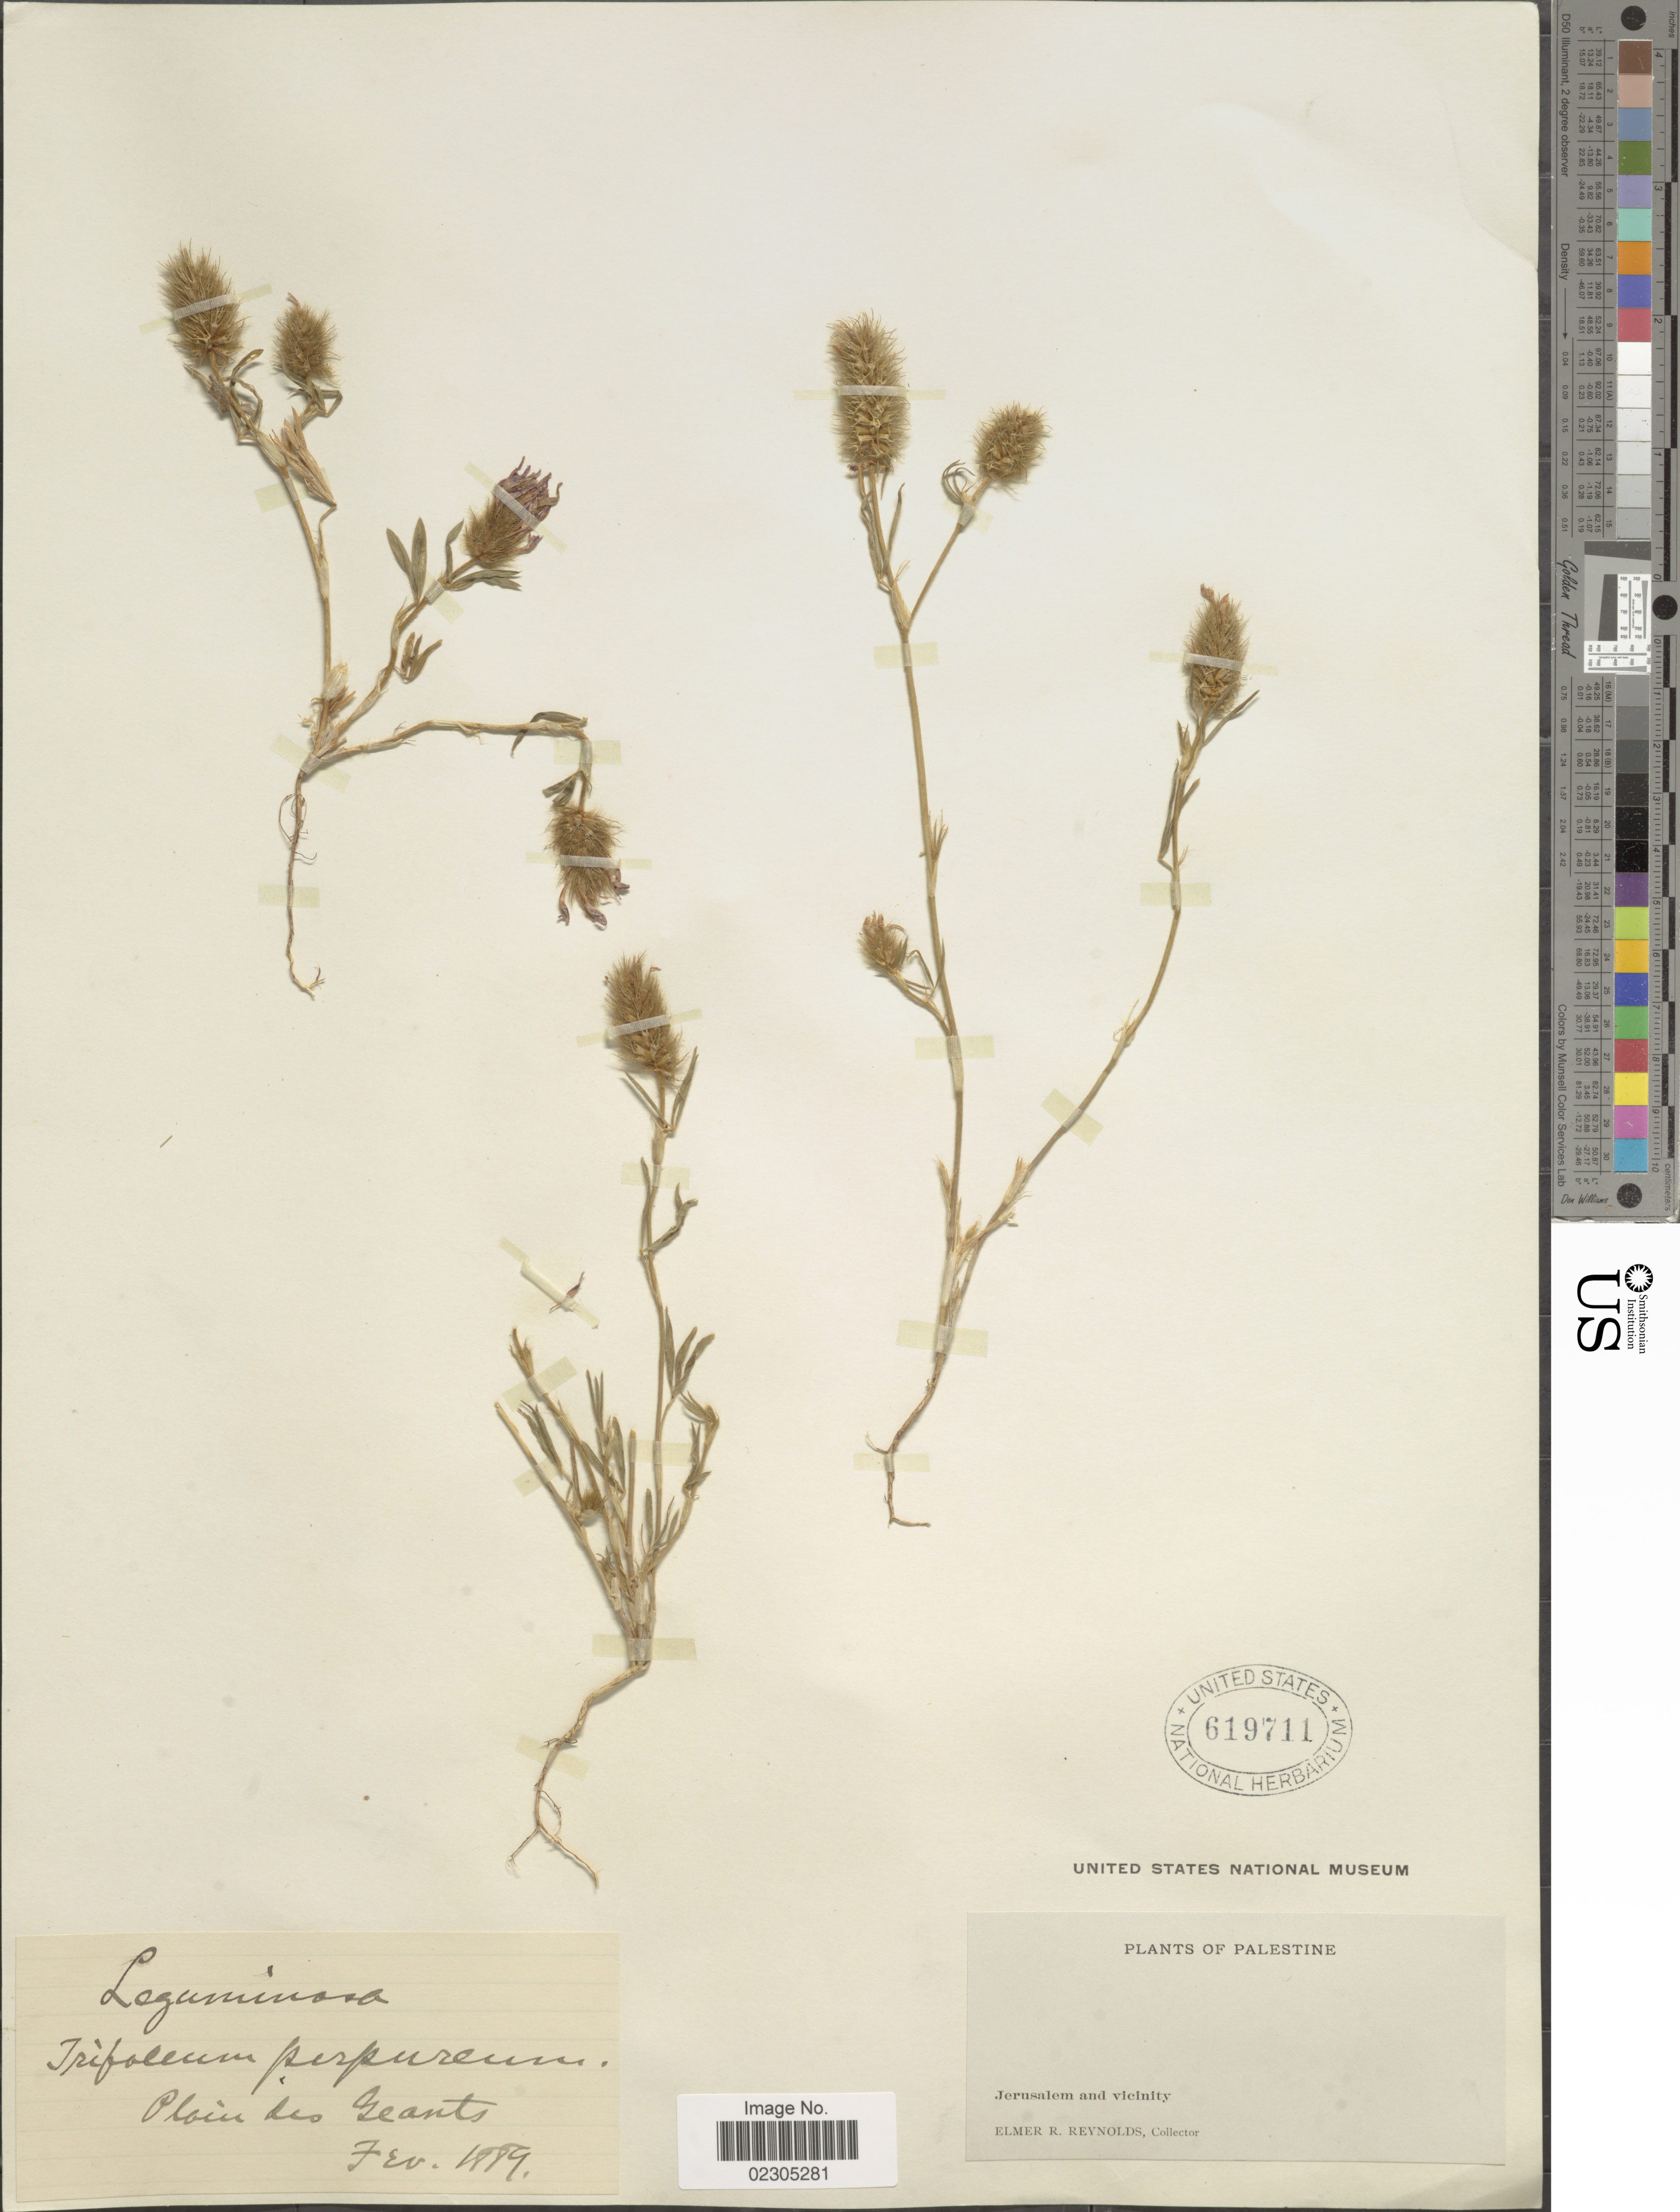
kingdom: Plantae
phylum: Tracheophyta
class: Magnoliopsida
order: Fabales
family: Fabaceae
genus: Trifolium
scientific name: Trifolium purpureum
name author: Loisel.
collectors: E. Reynolds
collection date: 1889-02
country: Israel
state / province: Jerusalem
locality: Palestine. Jerusalem and vicinity. Plain des Geants [interpreted].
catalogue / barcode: US 619711